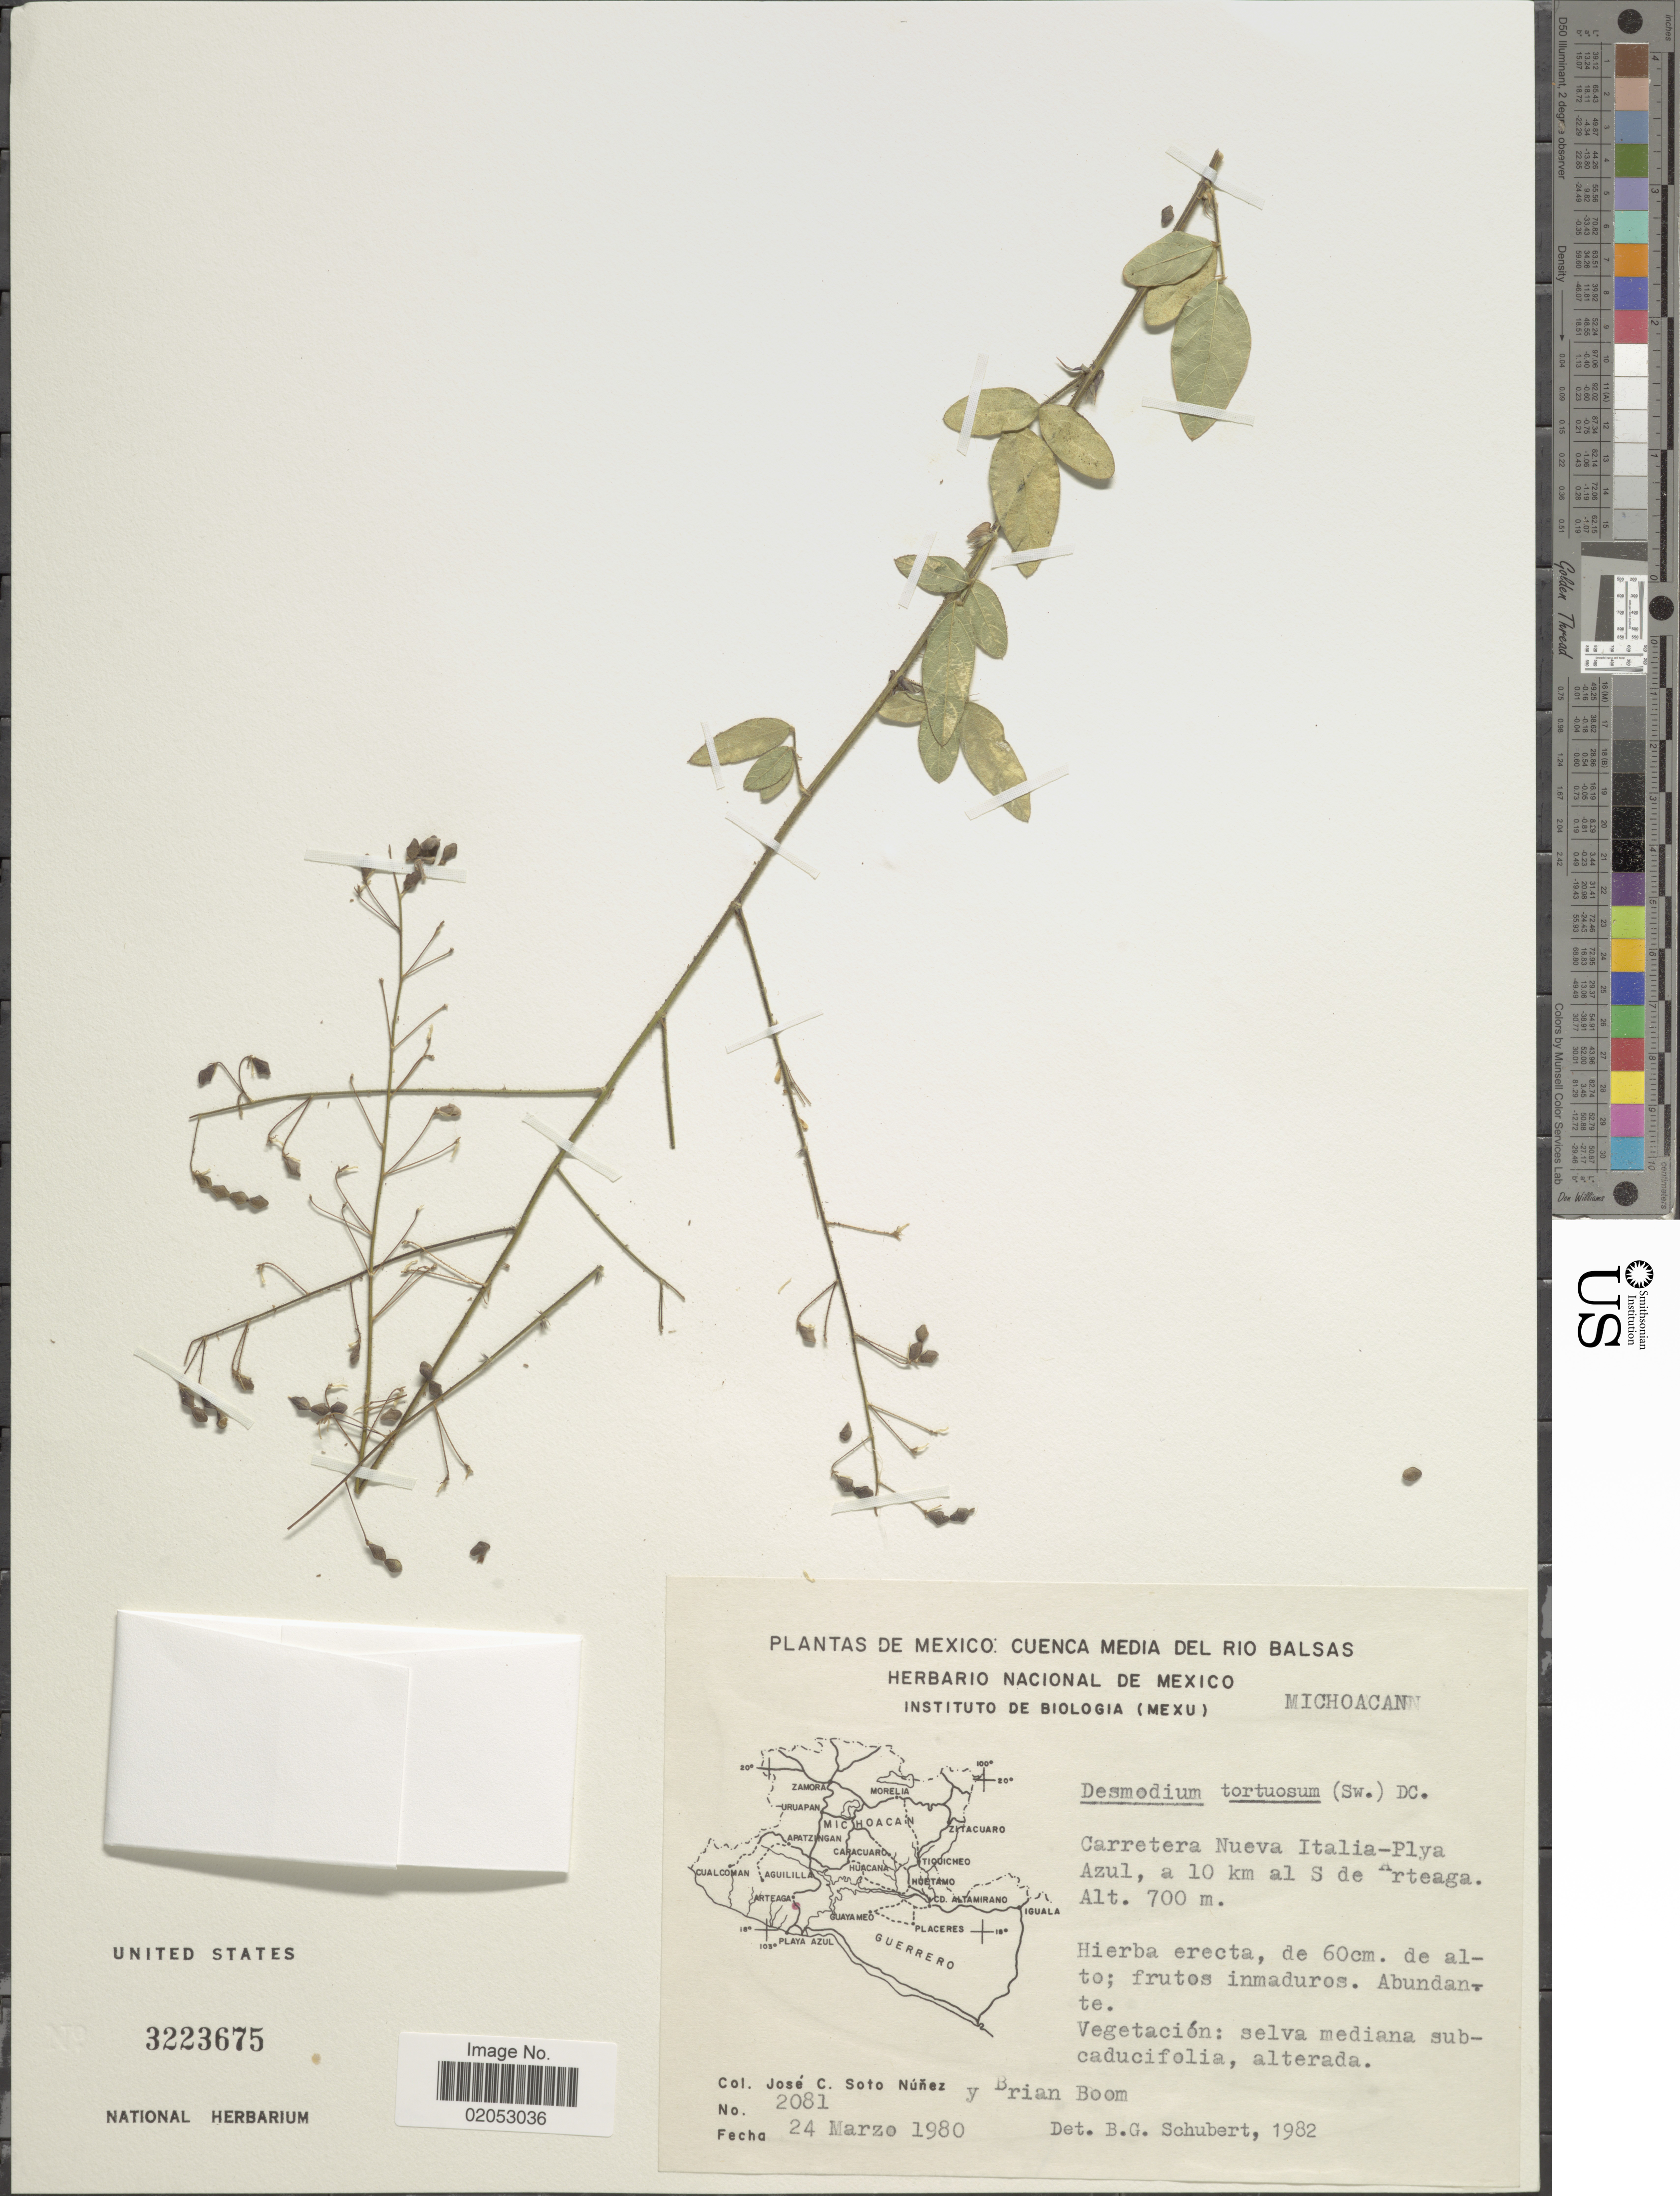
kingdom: Plantae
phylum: Tracheophyta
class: Magnoliopsida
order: Fabales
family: Fabaceae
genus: Desmodium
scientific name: Desmodium tortuosum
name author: (Sw.) DC.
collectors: J. Soto & B. M. Boom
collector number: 2081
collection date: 1980-03-24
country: Mexico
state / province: Michoacán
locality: Cuenca Media Del Rio Balsas. Carretera Nueva Italia-Plya Azul, a 10 km al S de Arteaga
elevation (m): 700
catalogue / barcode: US 3223675